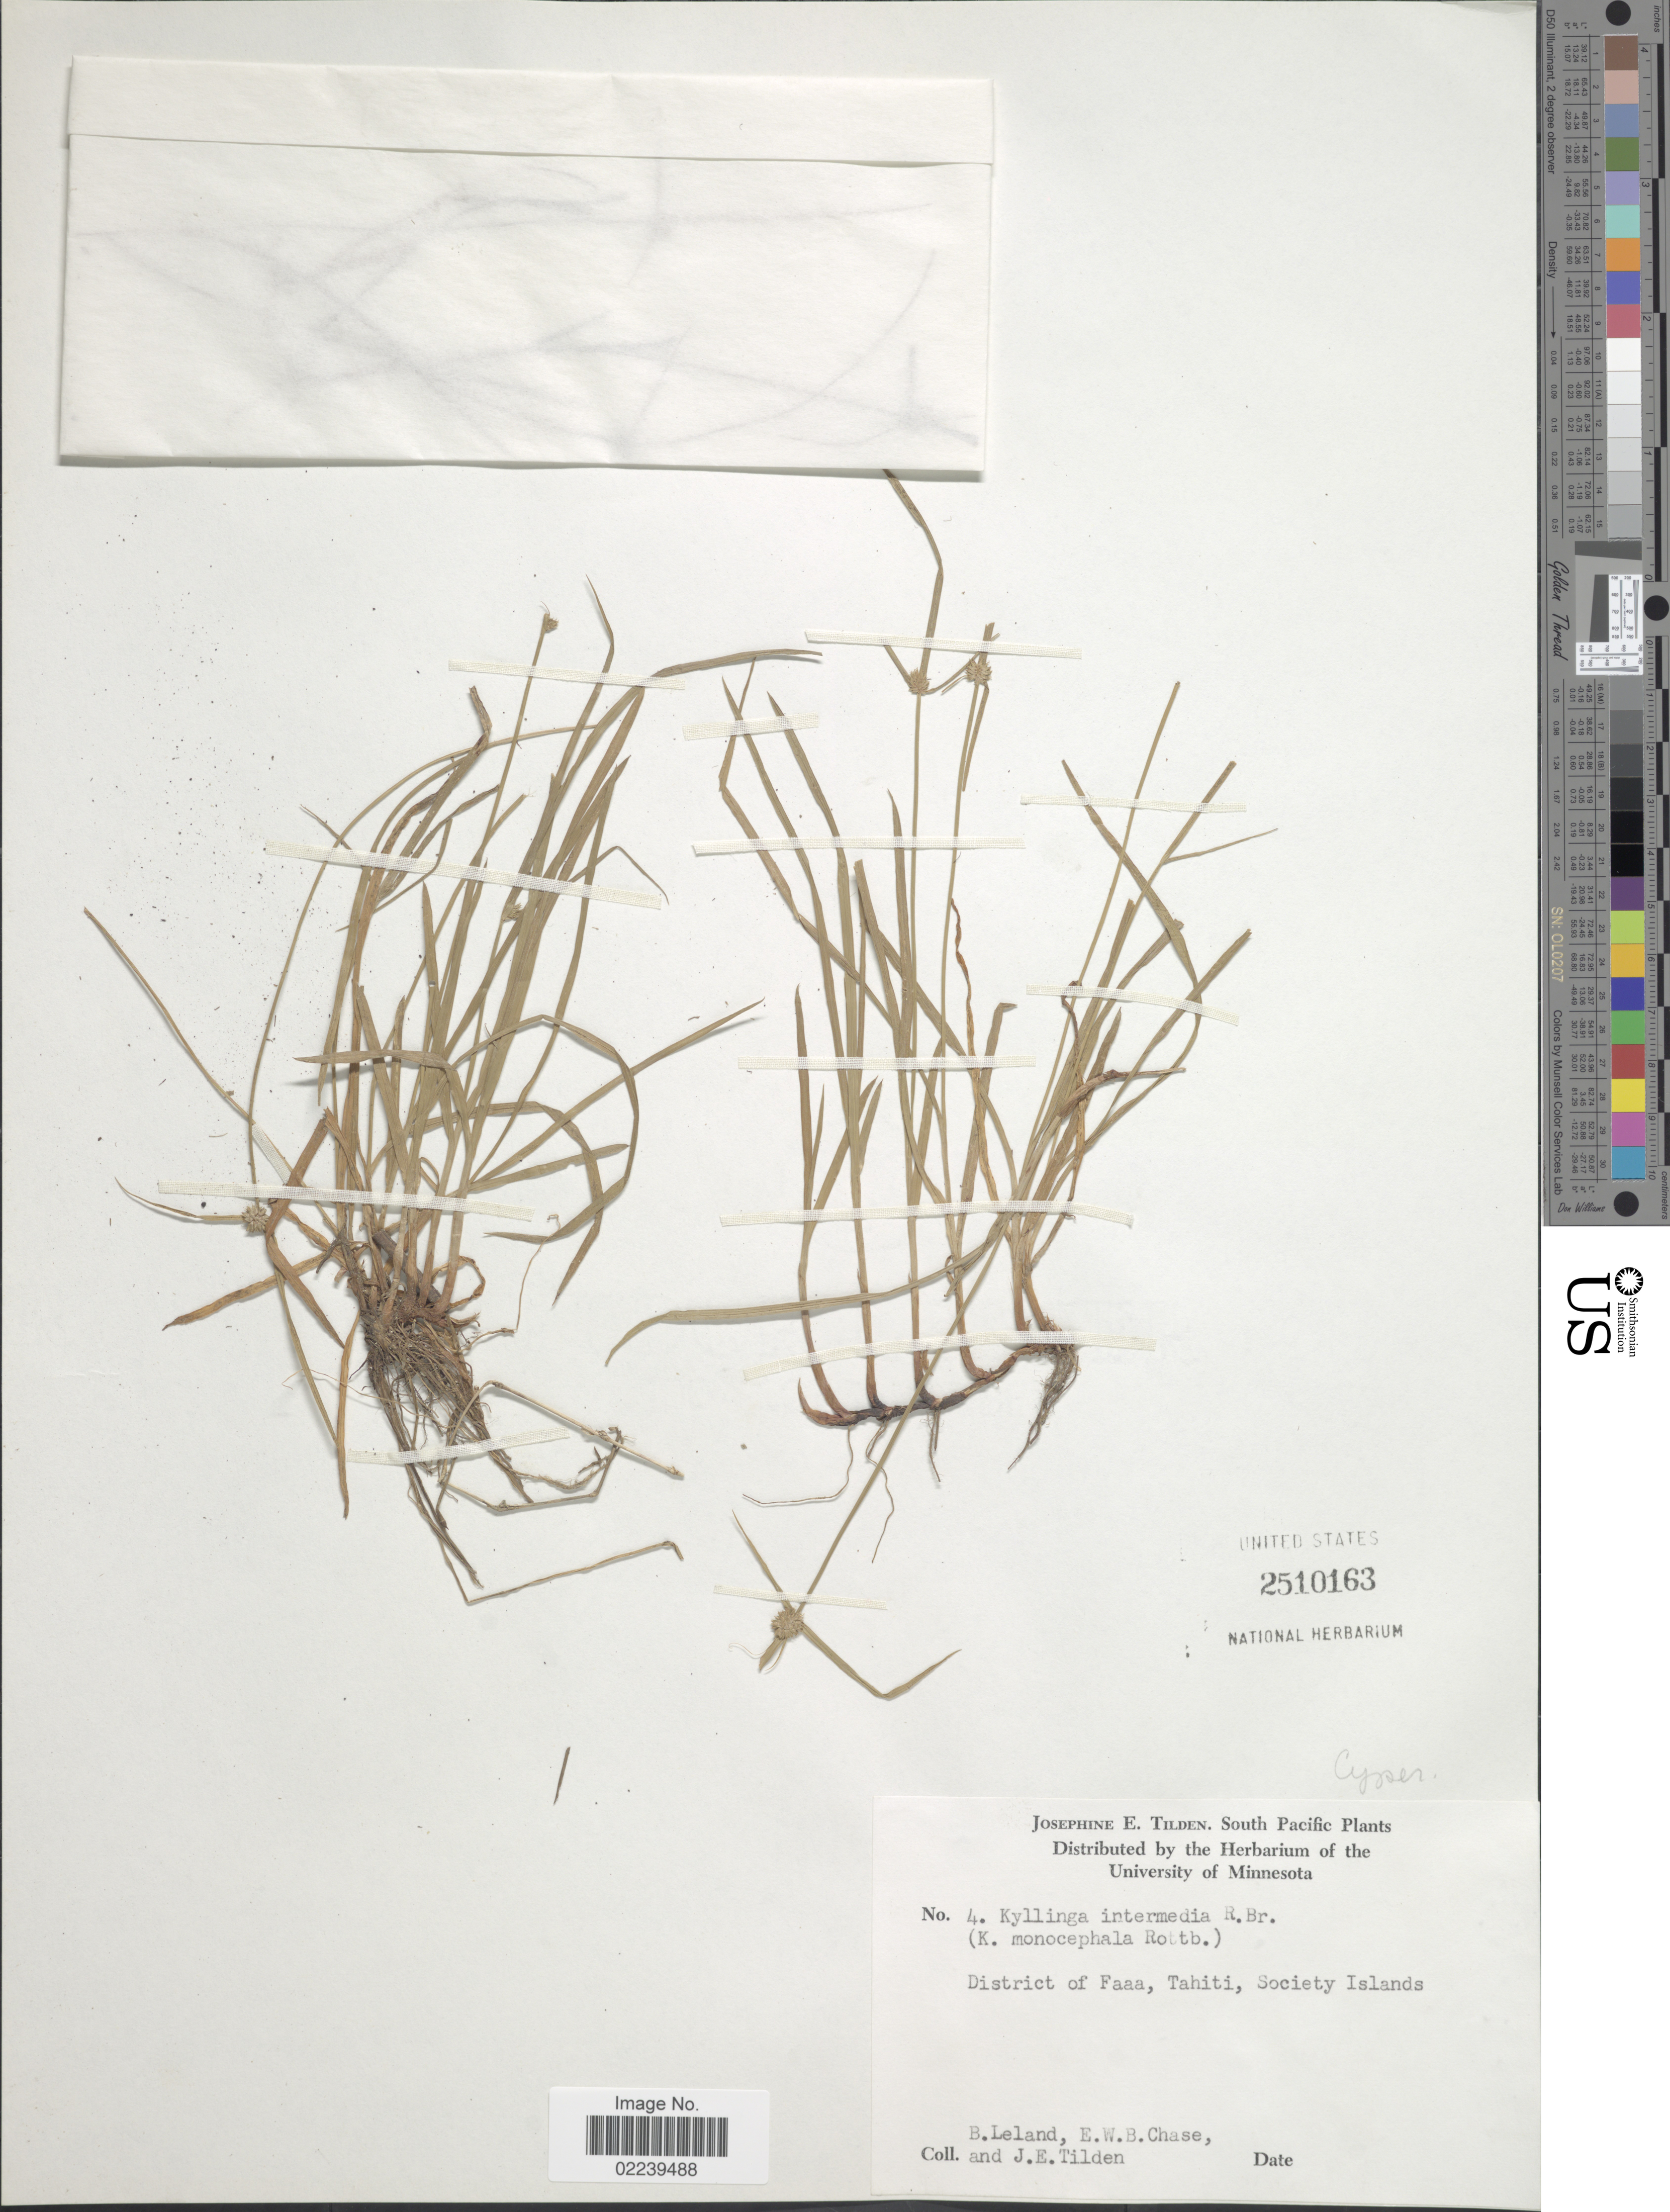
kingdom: Plantae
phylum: Tracheophyta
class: Liliopsida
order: Poales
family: Cyperaceae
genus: Cyperus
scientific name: Cyperus brevifolius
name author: (Rottb.) Hassk.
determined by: Strong, M. T., (US), Smithsonian Institution - National Museum of Natural History (UNITED STATES)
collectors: B. Leland, E. W. Chase & J. E. Tilden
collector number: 4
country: French Polynesia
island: Tahiti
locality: South Pacific, District of Faaa, Tahiti, Society Islands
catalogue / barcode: US 2510163